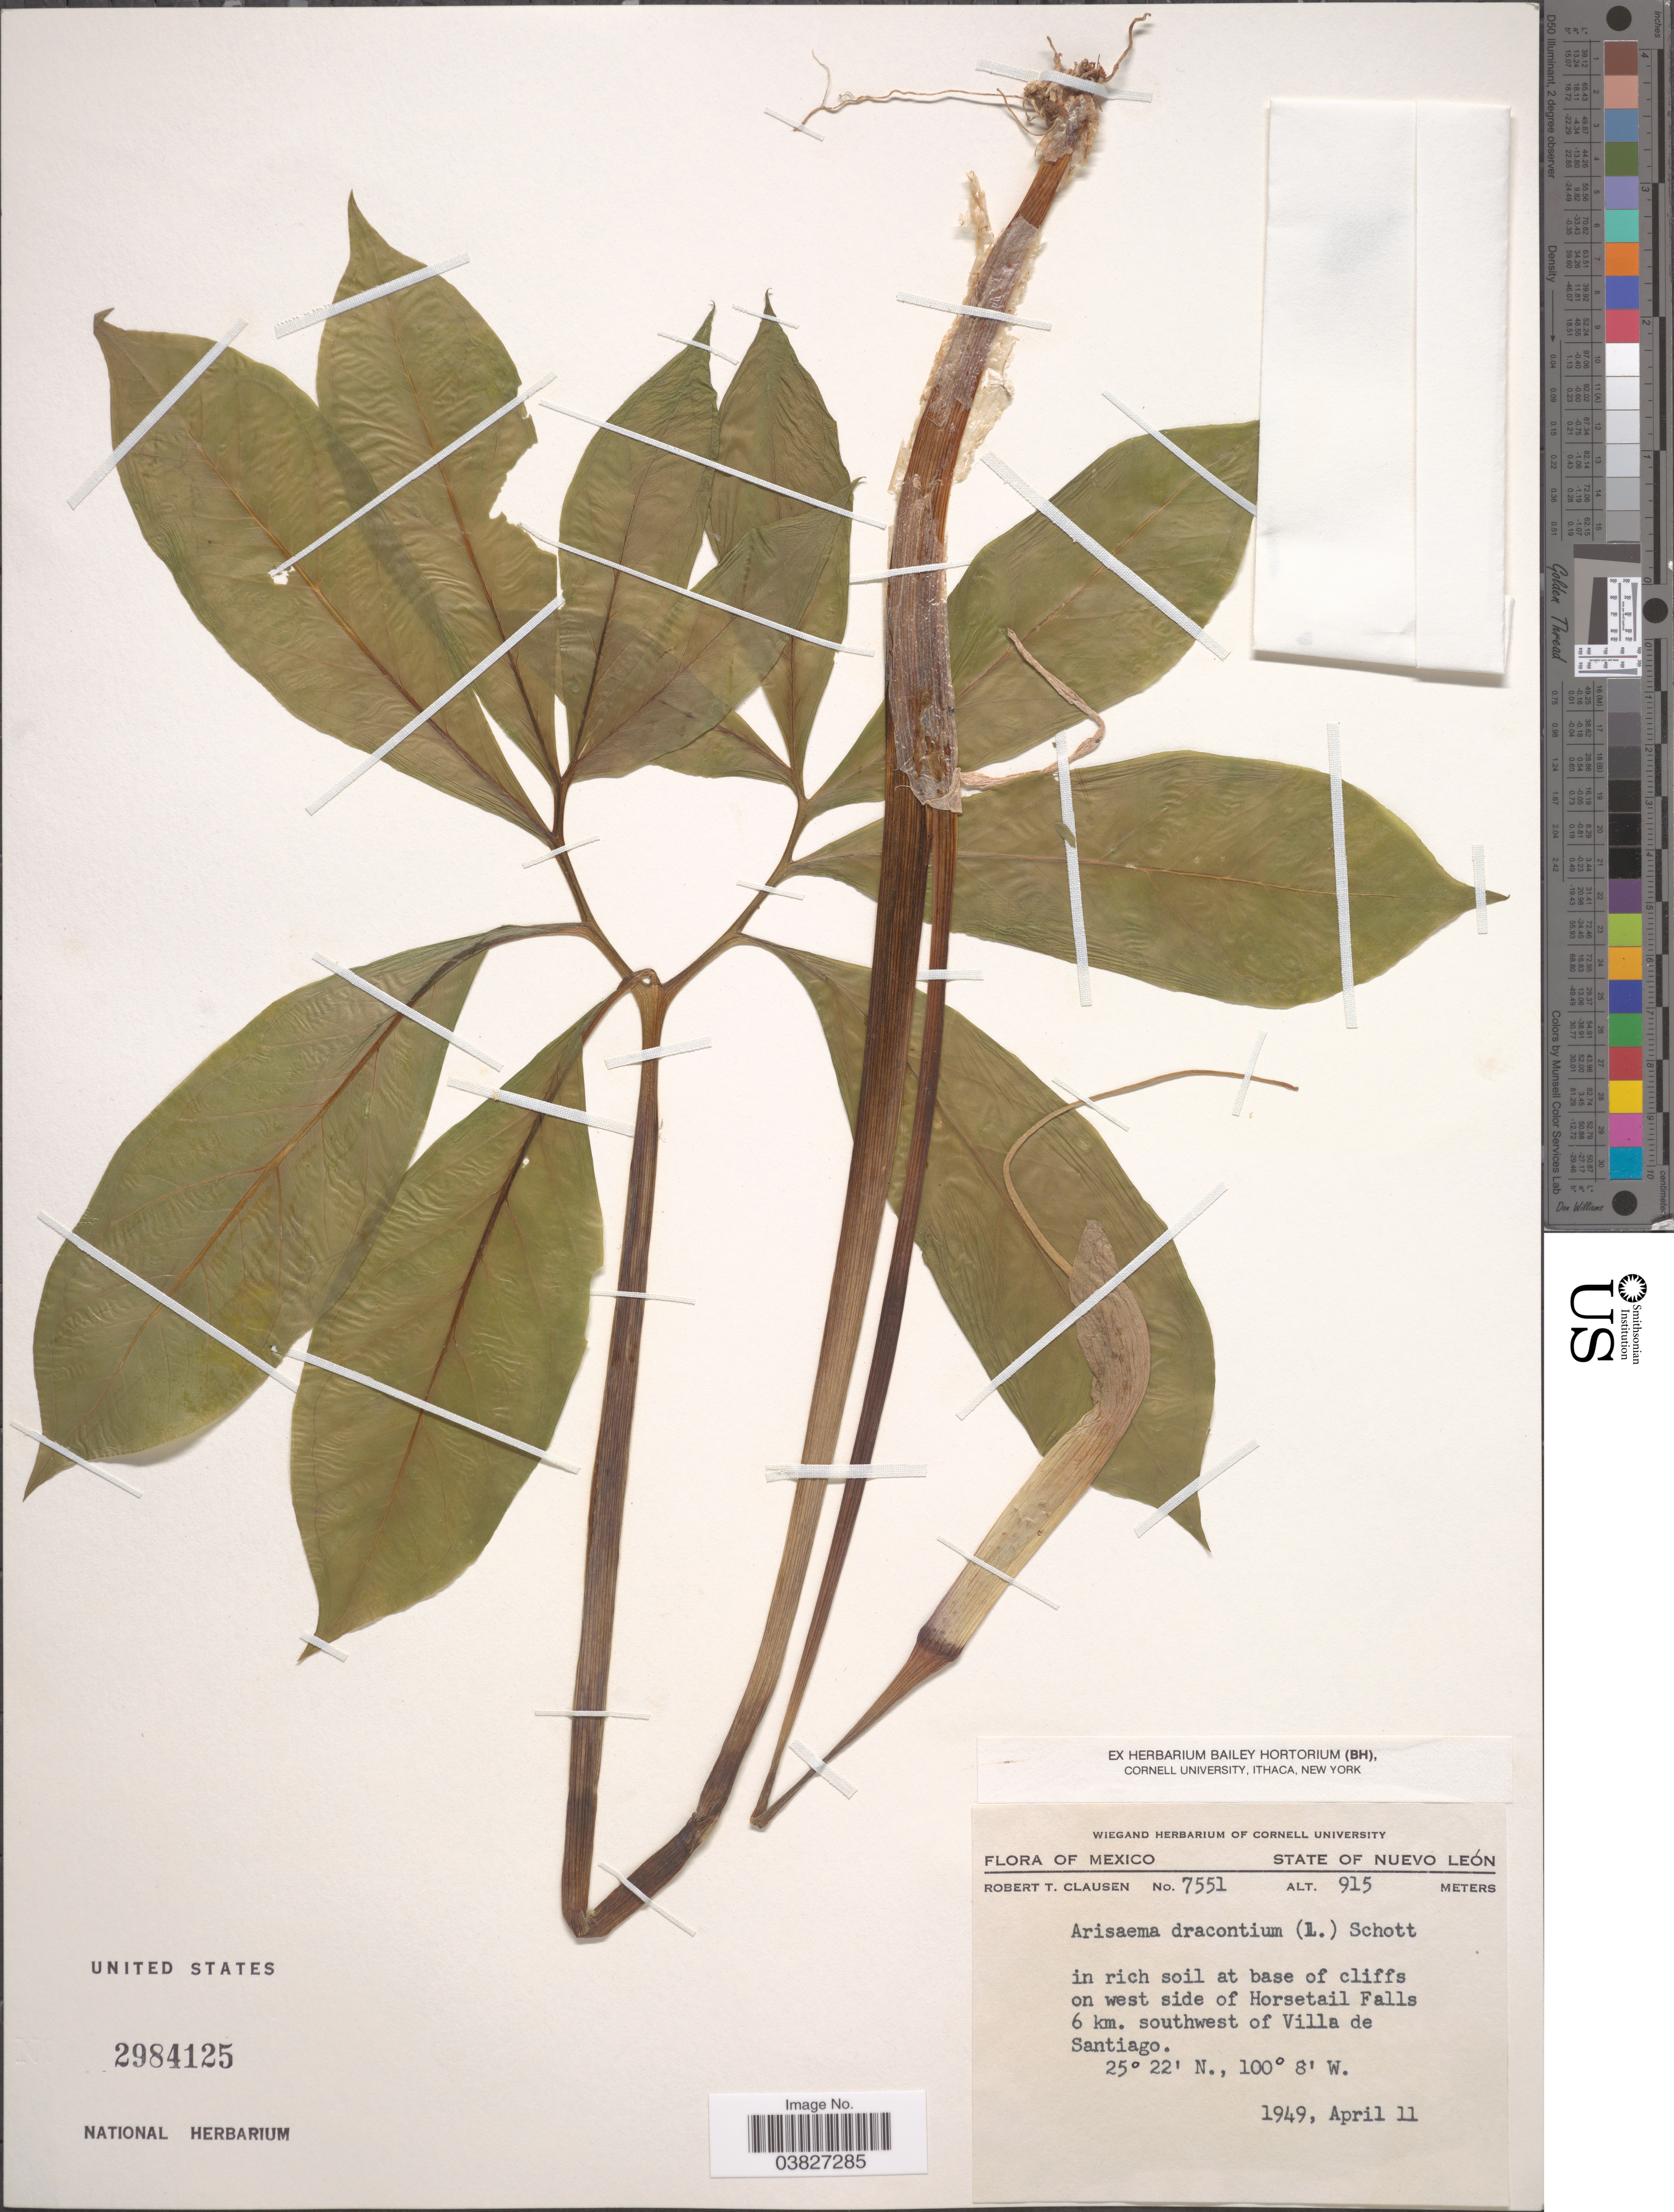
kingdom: Plantae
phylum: Tracheophyta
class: Liliopsida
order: Alismatales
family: Araceae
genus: Arisaema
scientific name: Arisaema macrospathum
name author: Benth.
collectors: R. T. Clausen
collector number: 7551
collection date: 1949-04-11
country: Mexico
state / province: Nuevo León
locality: At base of cliffs on west side of Horsetail Falls 6 km. southwest of villa de Santiago.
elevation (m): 915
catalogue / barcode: US 2984125